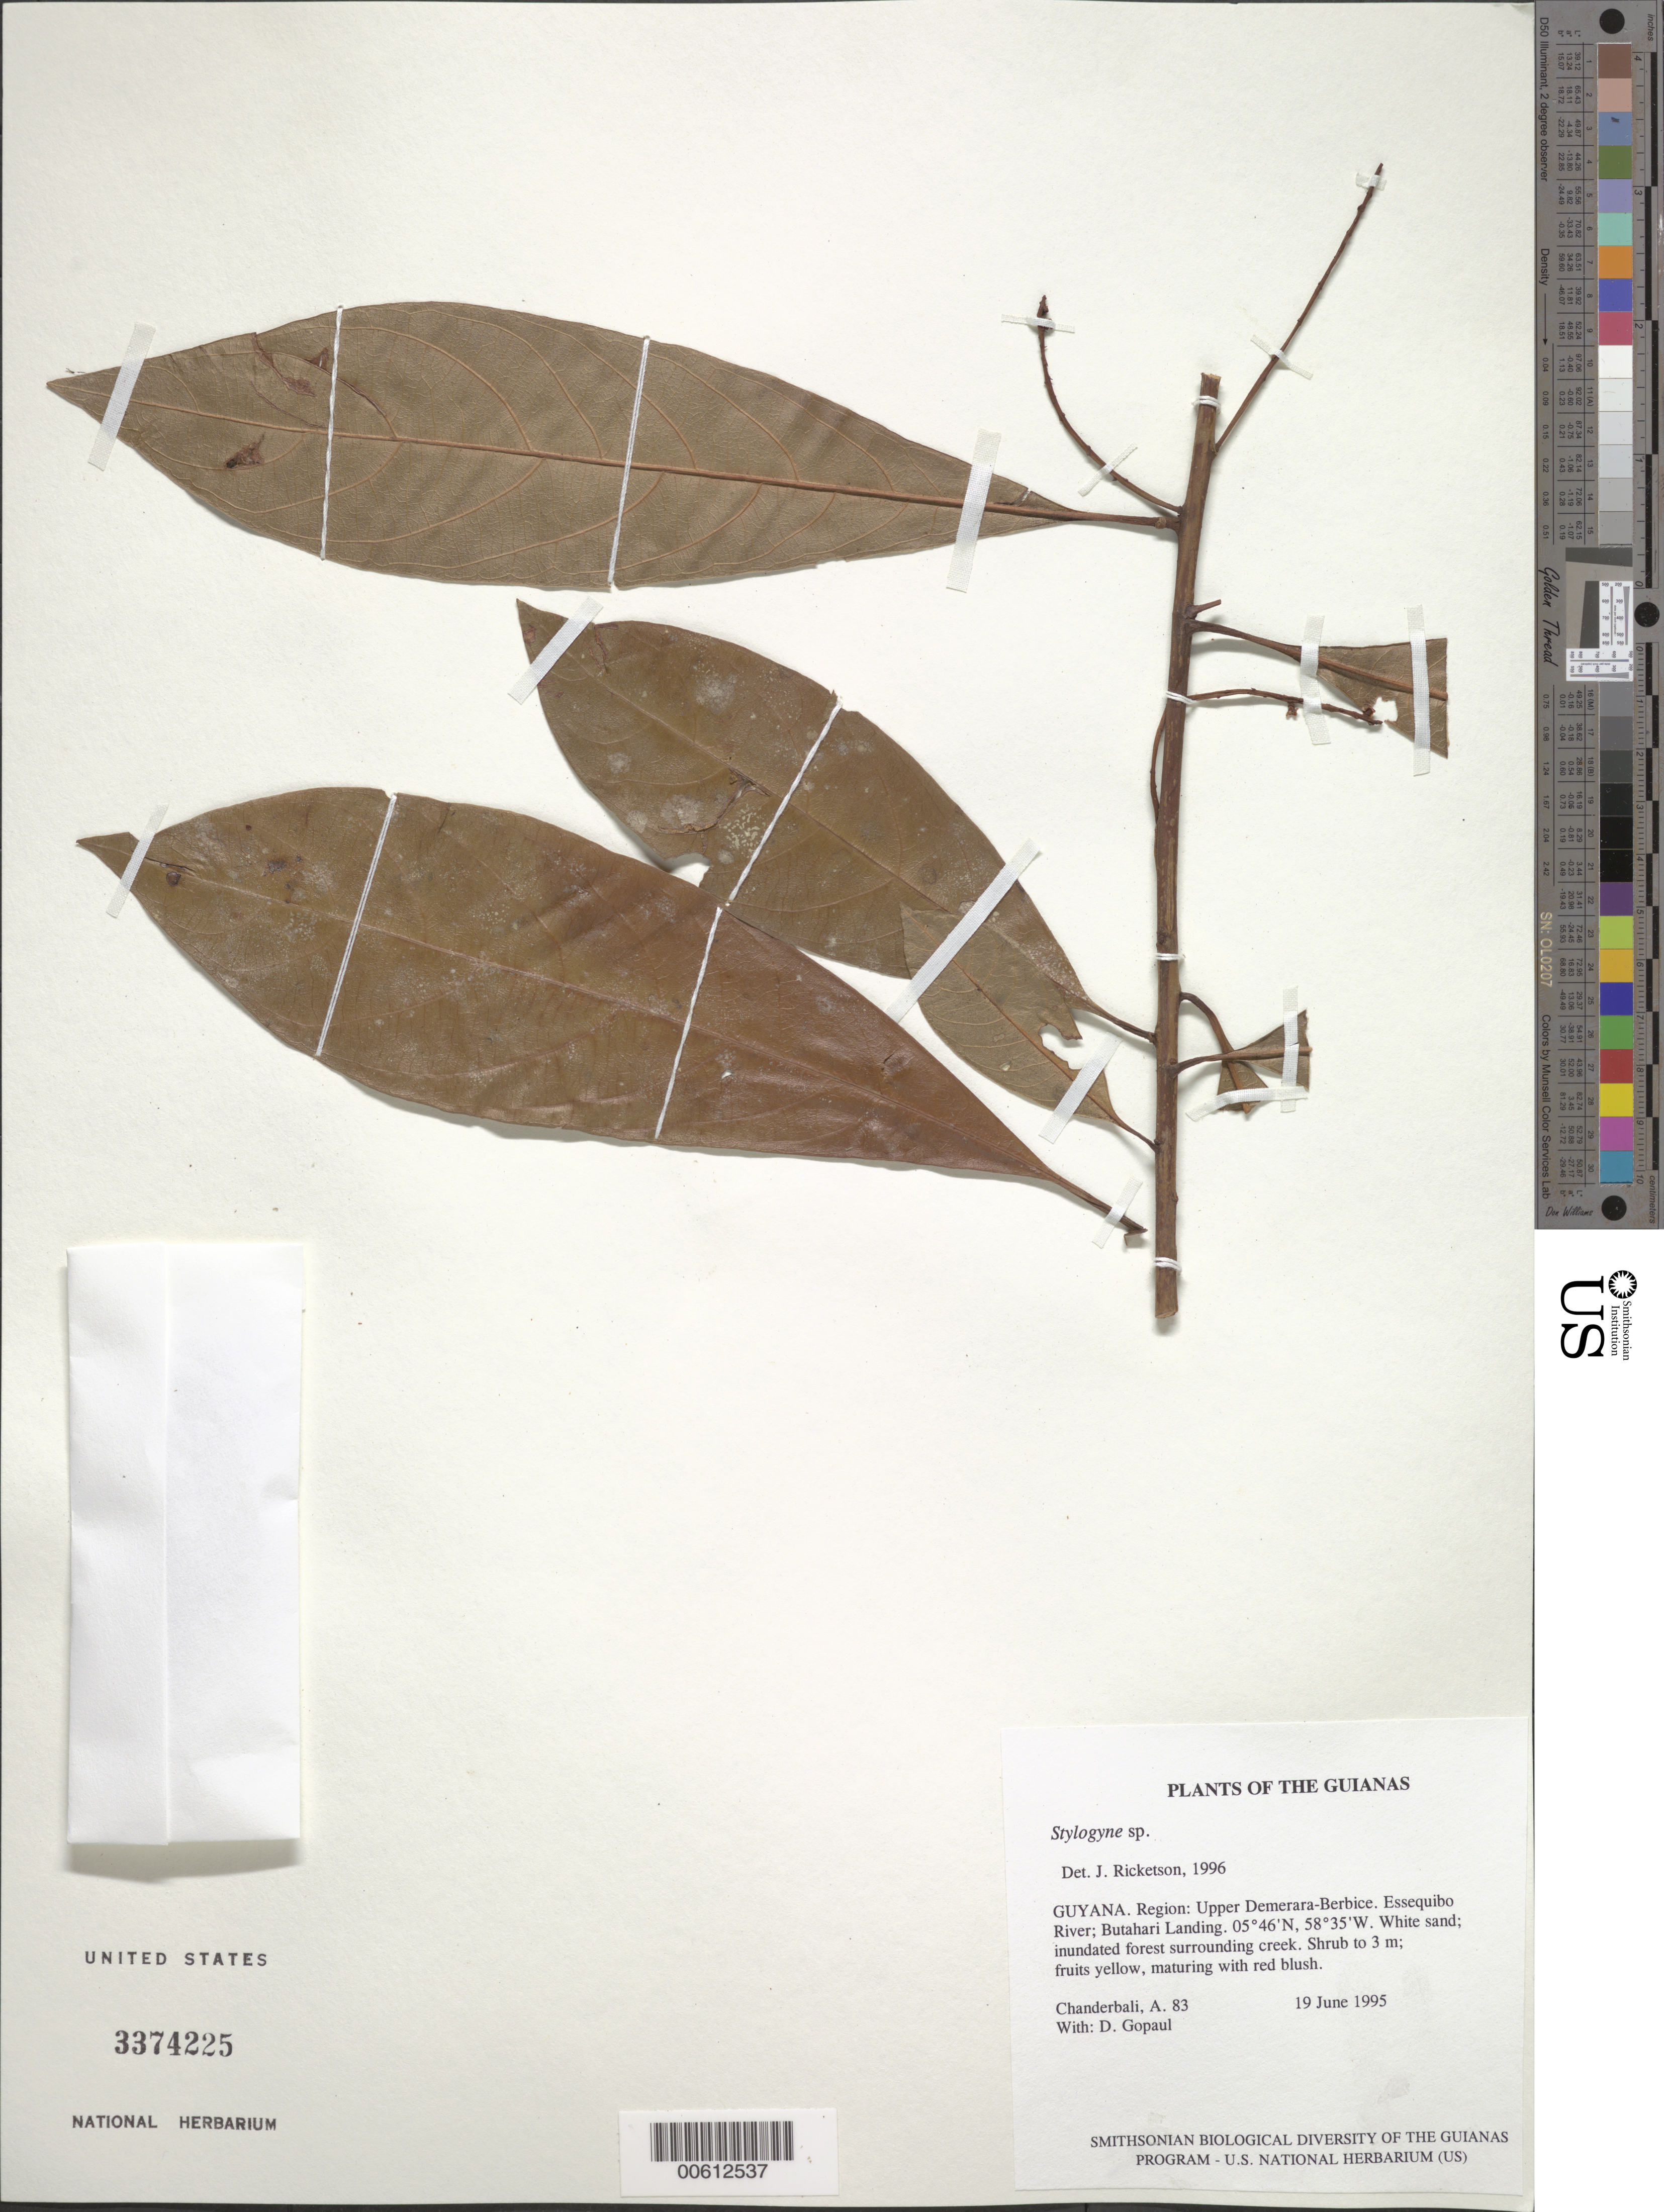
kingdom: Plantae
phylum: Tracheophyta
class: Magnoliopsida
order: Ericales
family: Primulaceae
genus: Stylogyne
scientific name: Stylogyne sp.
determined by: Ricketson, Jon M., (MO), Missouri Botanical Garden (UNITED STATES)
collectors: A. S. Chanderbali & D. Gopaul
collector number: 0083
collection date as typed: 19 June 1995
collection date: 1995-06-19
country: Guyana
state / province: U. Demerara-Berbice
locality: Essequibo River; Butahari Landing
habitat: White sand; inundated forest surrounding creek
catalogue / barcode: US 3374225